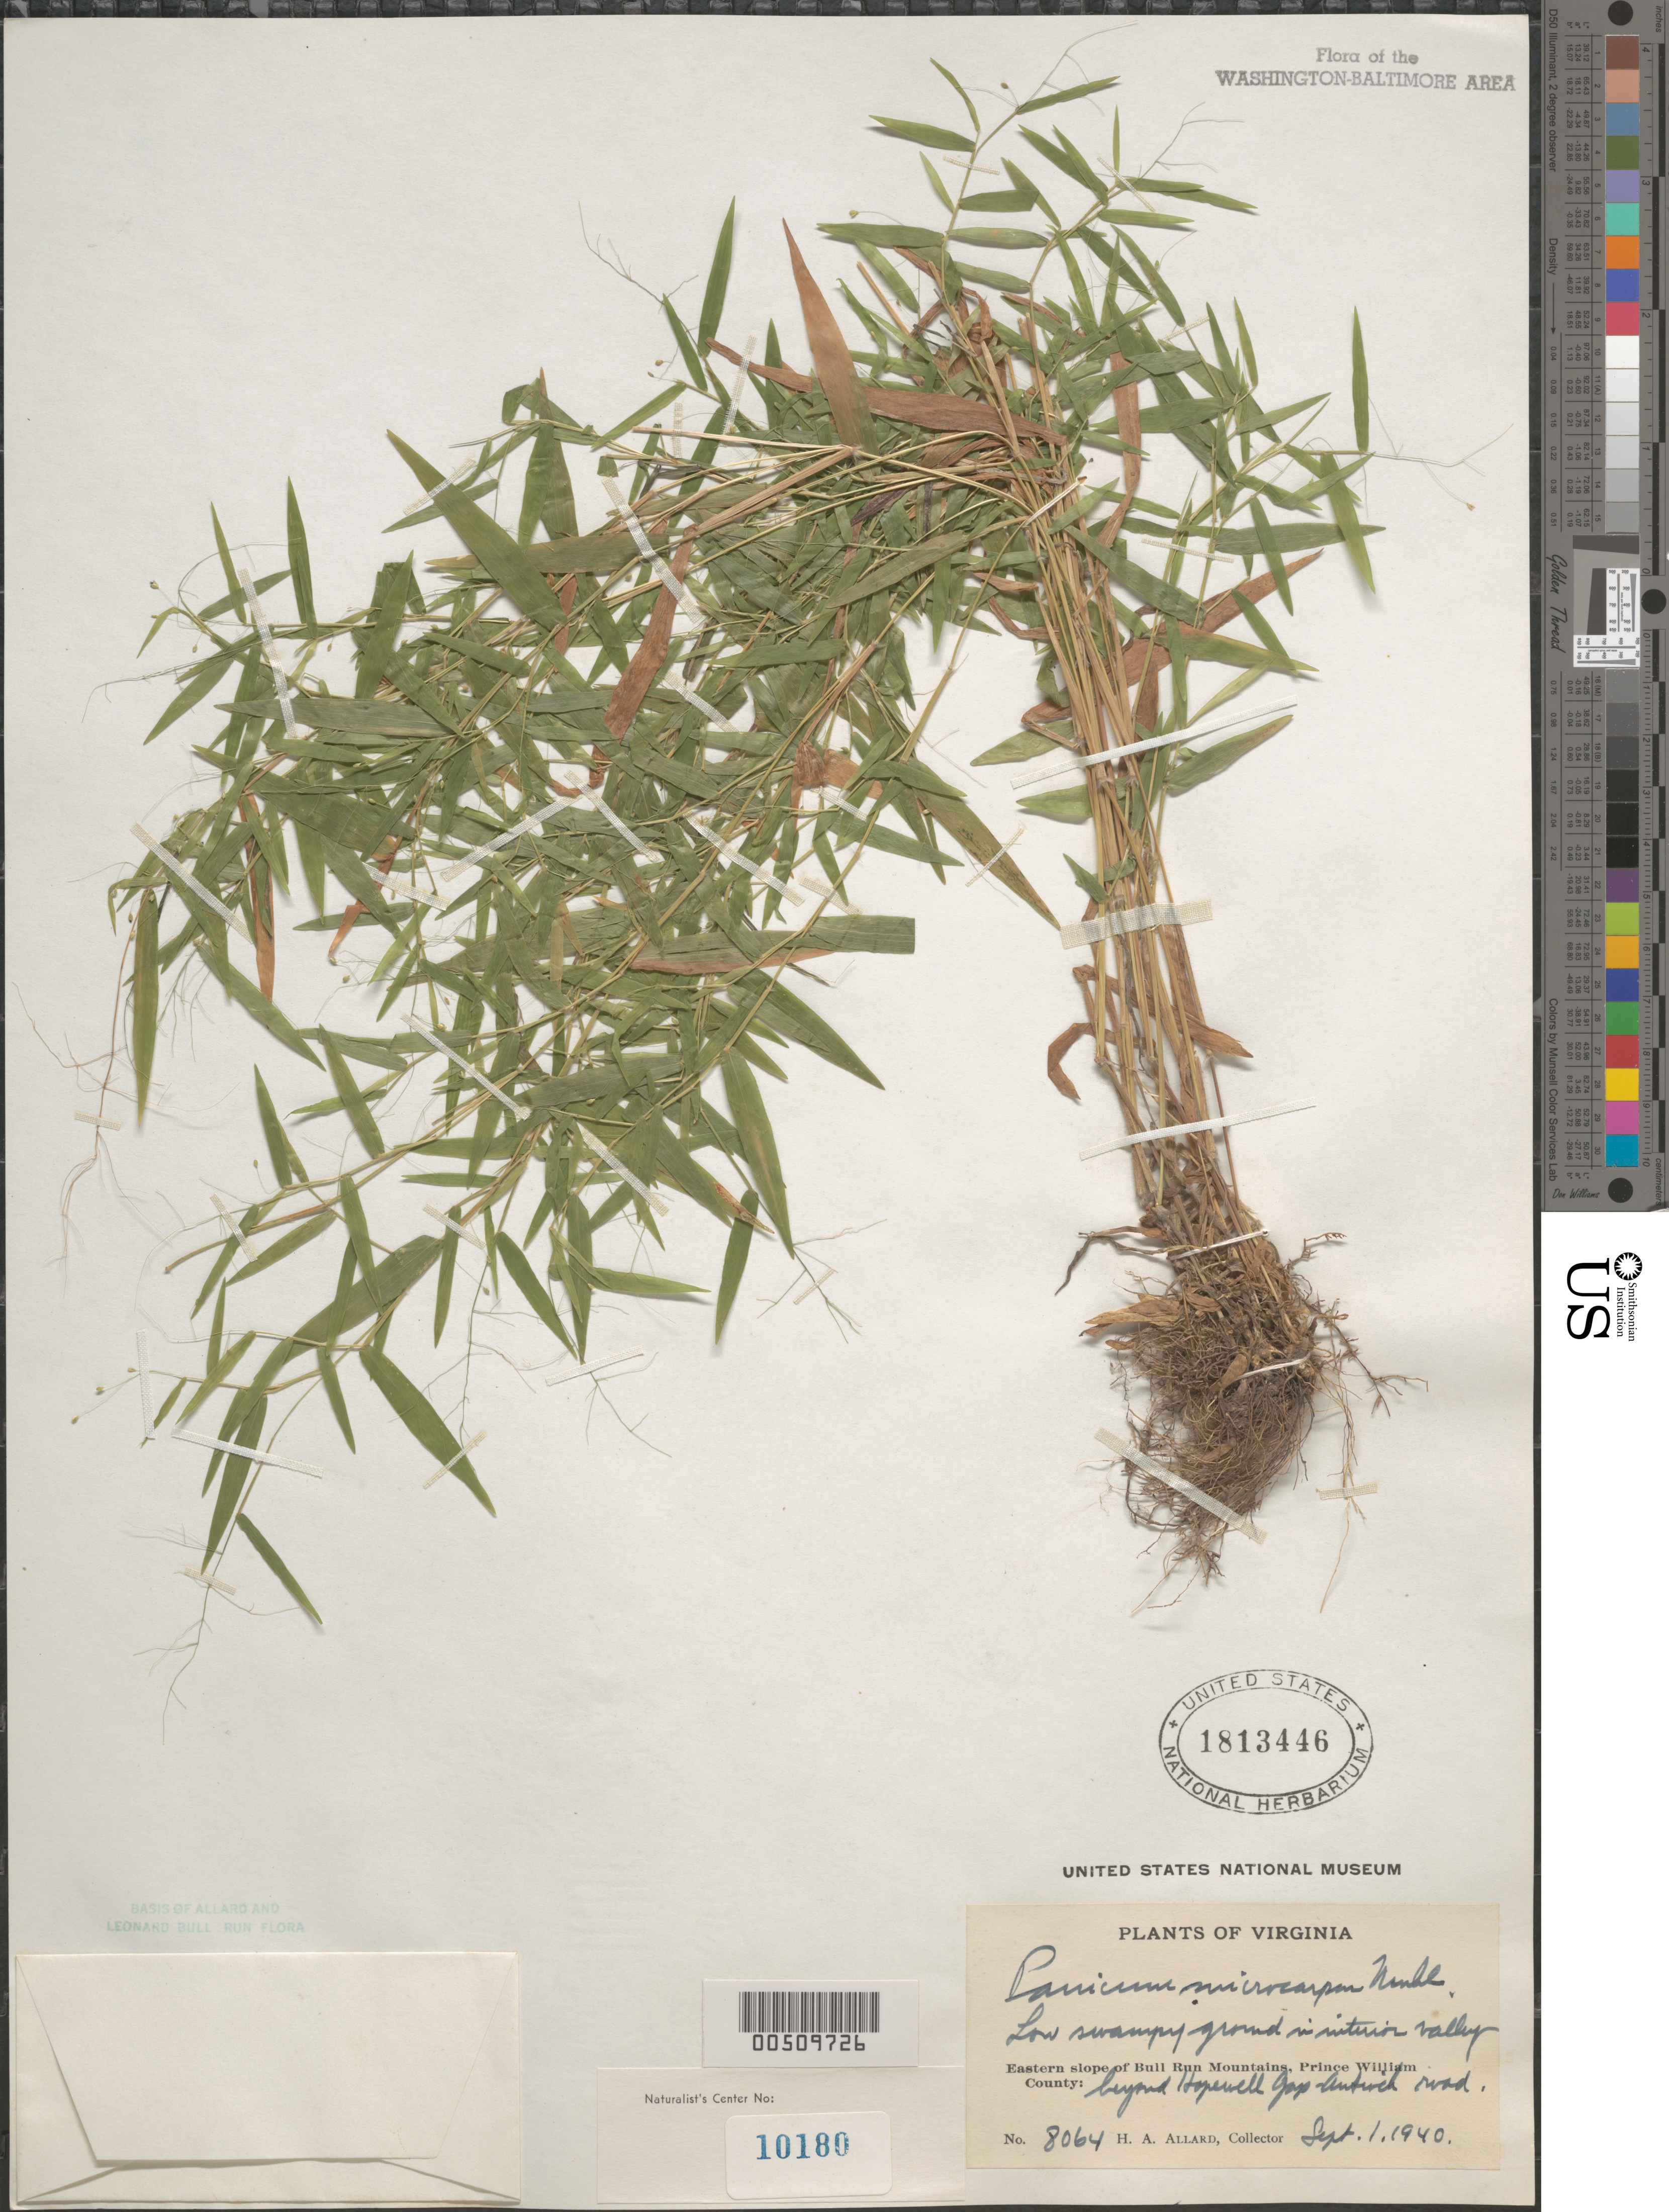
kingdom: Plantae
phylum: Tracheophyta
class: Liliopsida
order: Poales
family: Poaceae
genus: Dichanthelium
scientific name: Dichanthelium microcarpon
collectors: H. A. Allard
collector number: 8064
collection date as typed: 01 Sep 1940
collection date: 1940-09-01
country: United States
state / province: Virginia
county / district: Prince William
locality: Bull Run Mts., beyond Hopewell Gap-Antioch road Bull Run Mts.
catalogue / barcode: US 1813446